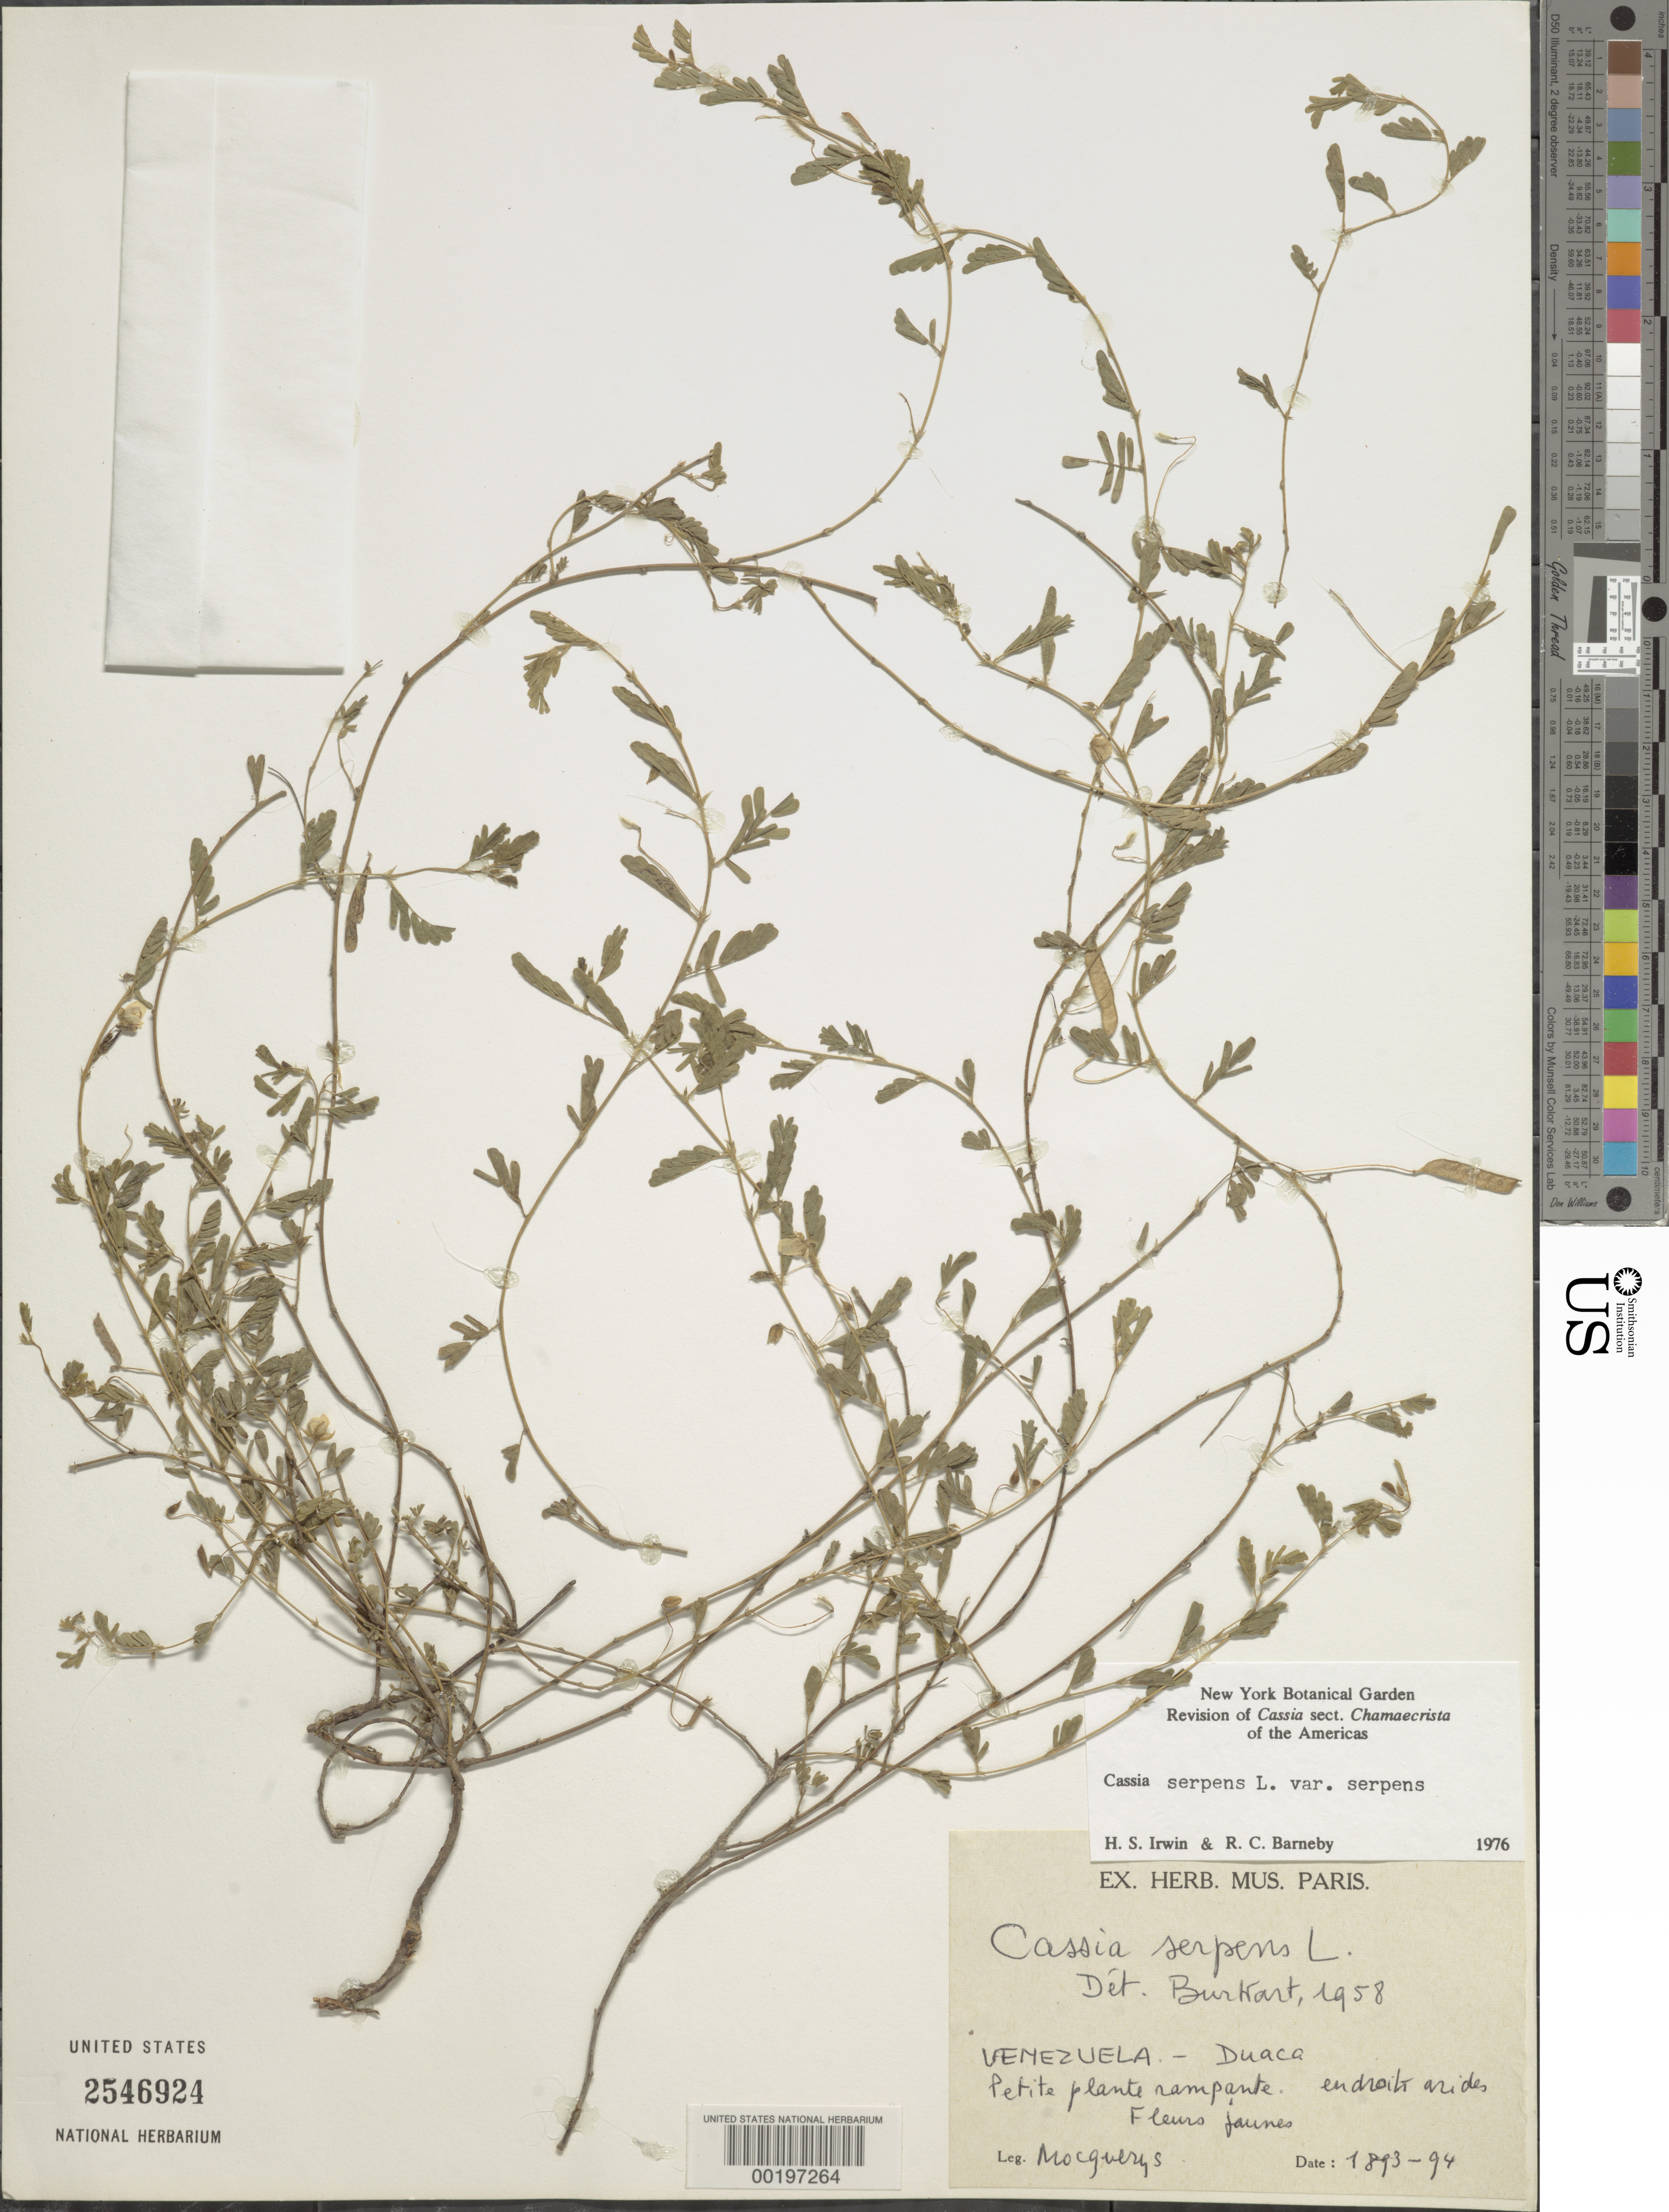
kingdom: Plantae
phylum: Tracheophyta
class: Magnoliopsida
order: Fabales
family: Fabaceae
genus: Chamaecrista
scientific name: Chamaecrista serpens var. serpens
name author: (L.) Greene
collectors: A. Mocquerys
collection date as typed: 1893 to -- -- 1894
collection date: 1893/1894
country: Venezuela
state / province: Lara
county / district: Crespo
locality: Duaca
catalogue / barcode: US 2546924